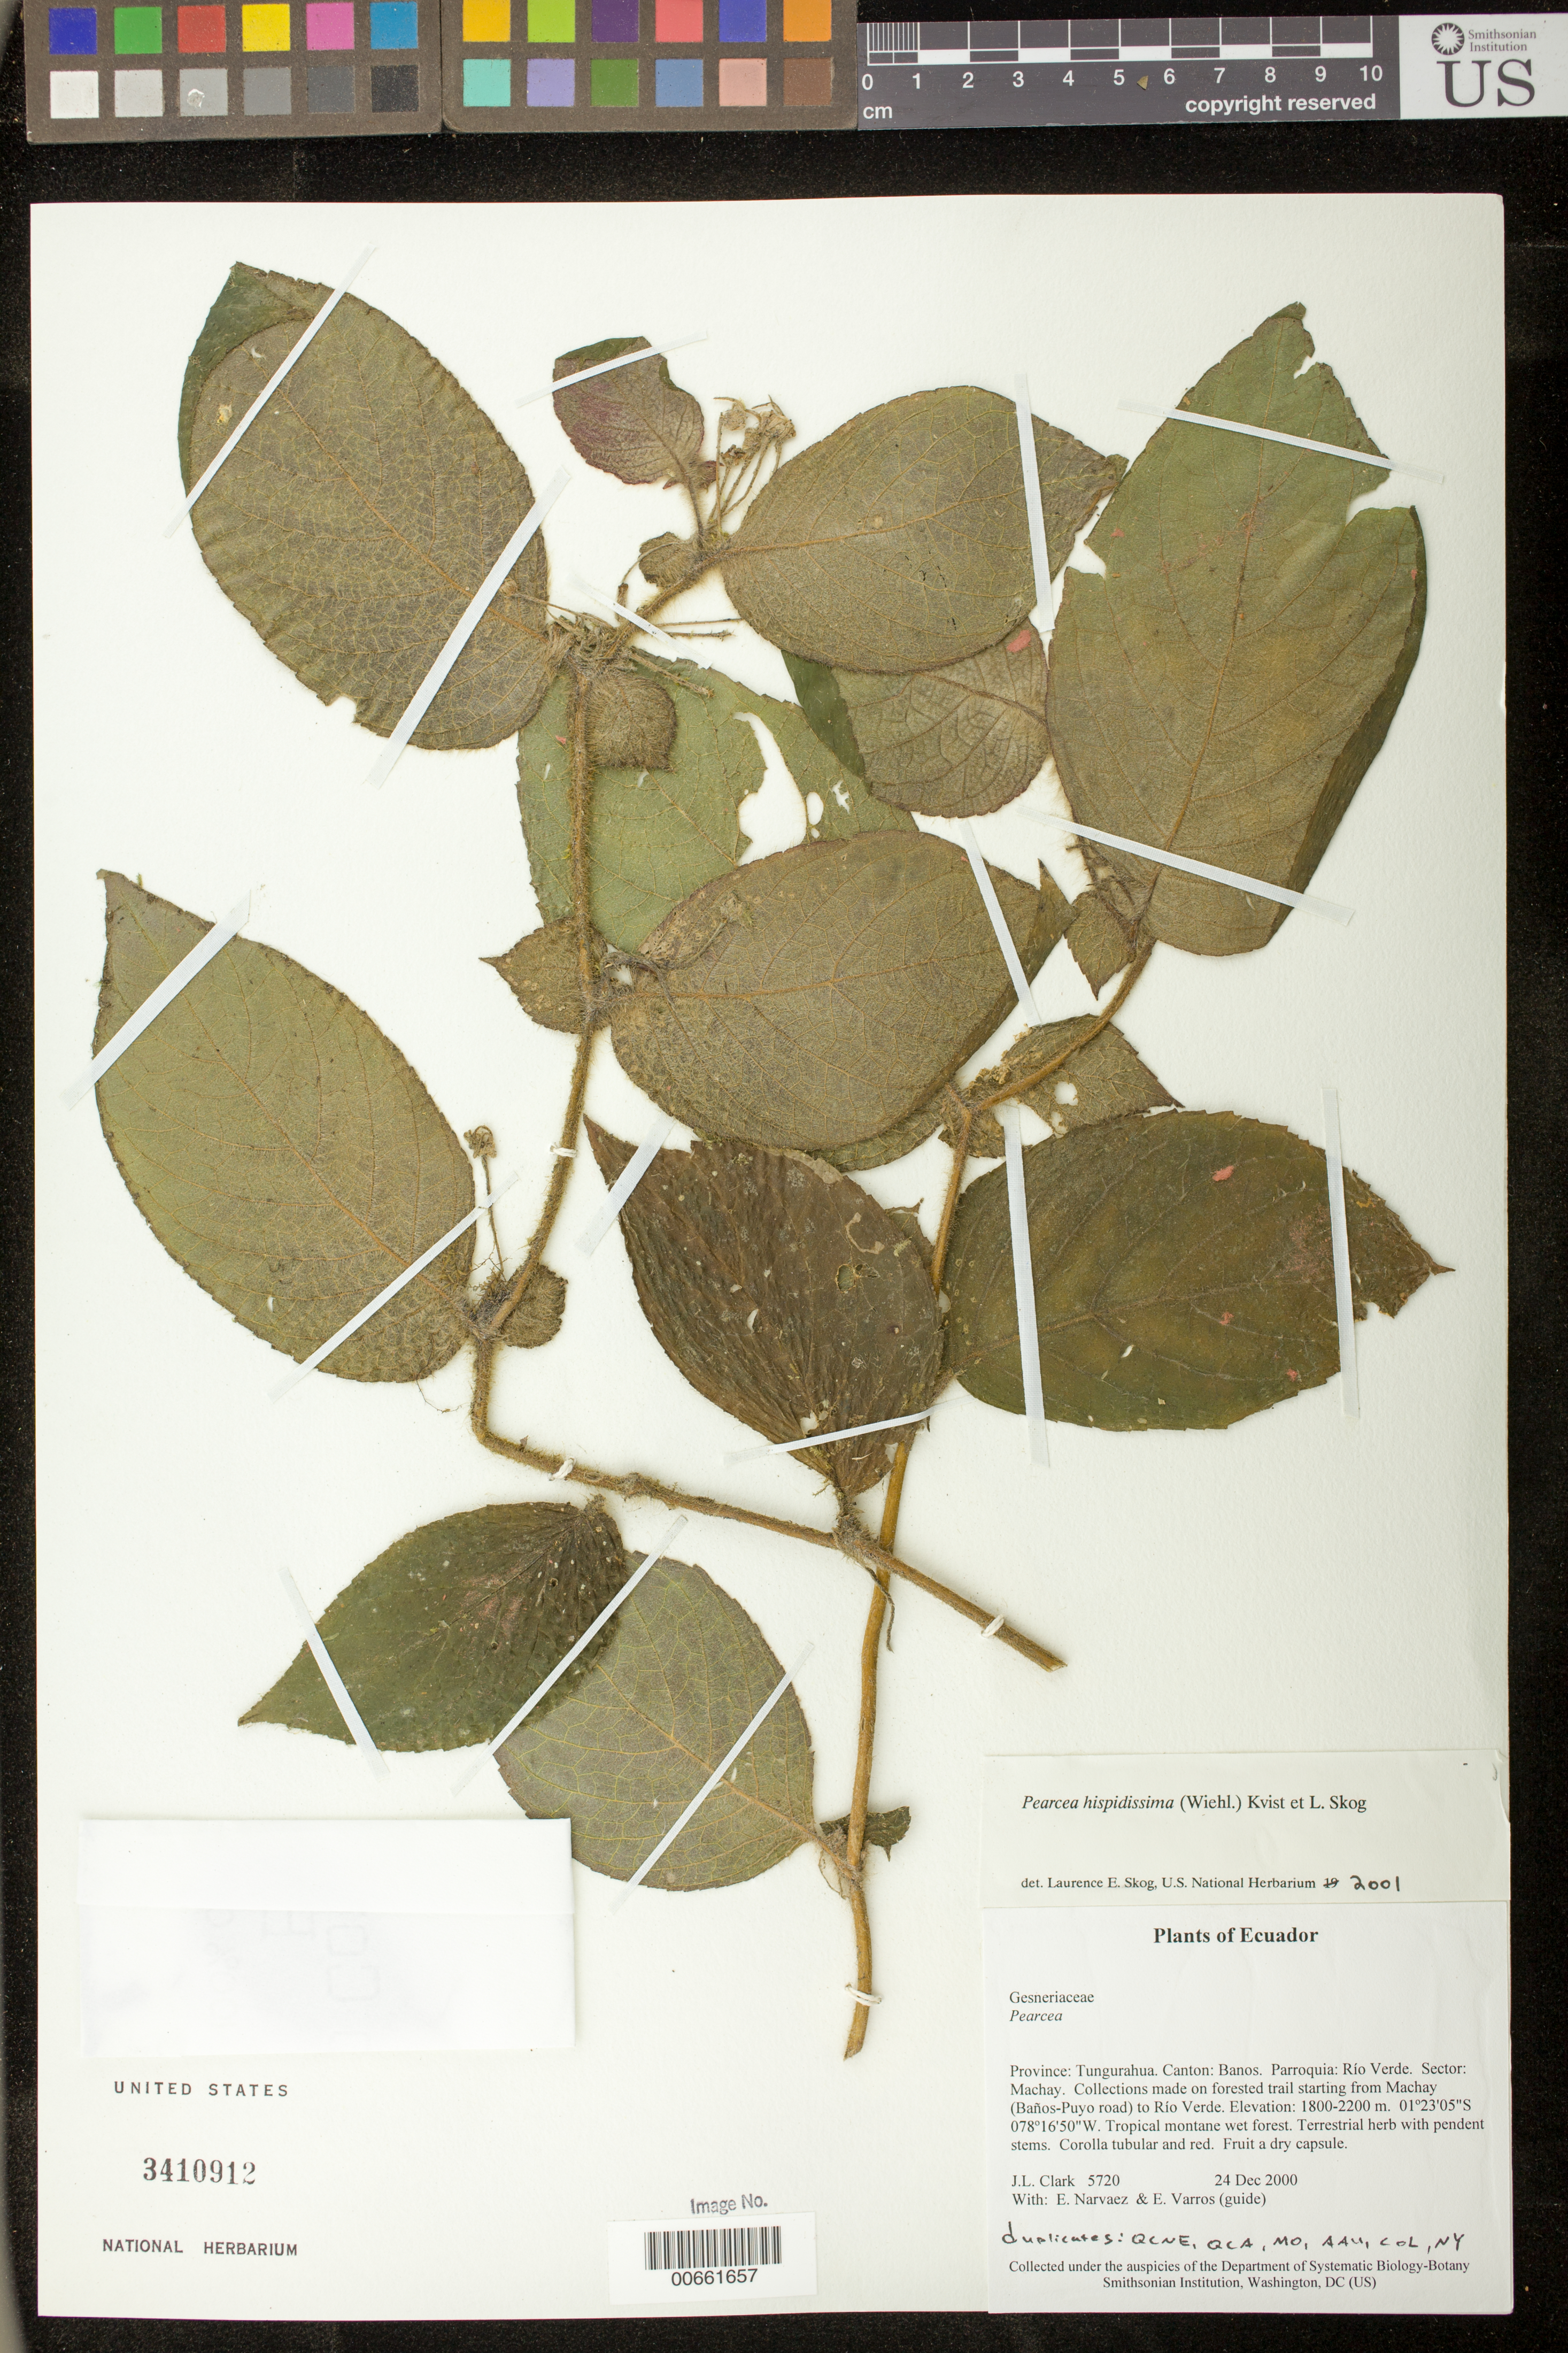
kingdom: Plantae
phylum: Tracheophyta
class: Magnoliopsida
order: Lamiales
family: Gesneriaceae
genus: Pearcea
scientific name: Pearcea hispidissima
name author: (Wiehler) L.P. Kvist & L.E. Skog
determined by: Skog, Laurence E.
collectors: J. L. Clark, E. Narváez & E. Varros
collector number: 5720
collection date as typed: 24 Dec 2000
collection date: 2000-12-24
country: Ecuador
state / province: Tungurahua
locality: Cantón: Banos. Parroquia: Río Verde. Sector: Machay. Collections made on forested trail starting from Machay (Baños-Puyo road) to Río Verde.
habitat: Tropical montane wet forest.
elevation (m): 1800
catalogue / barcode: US 3410912